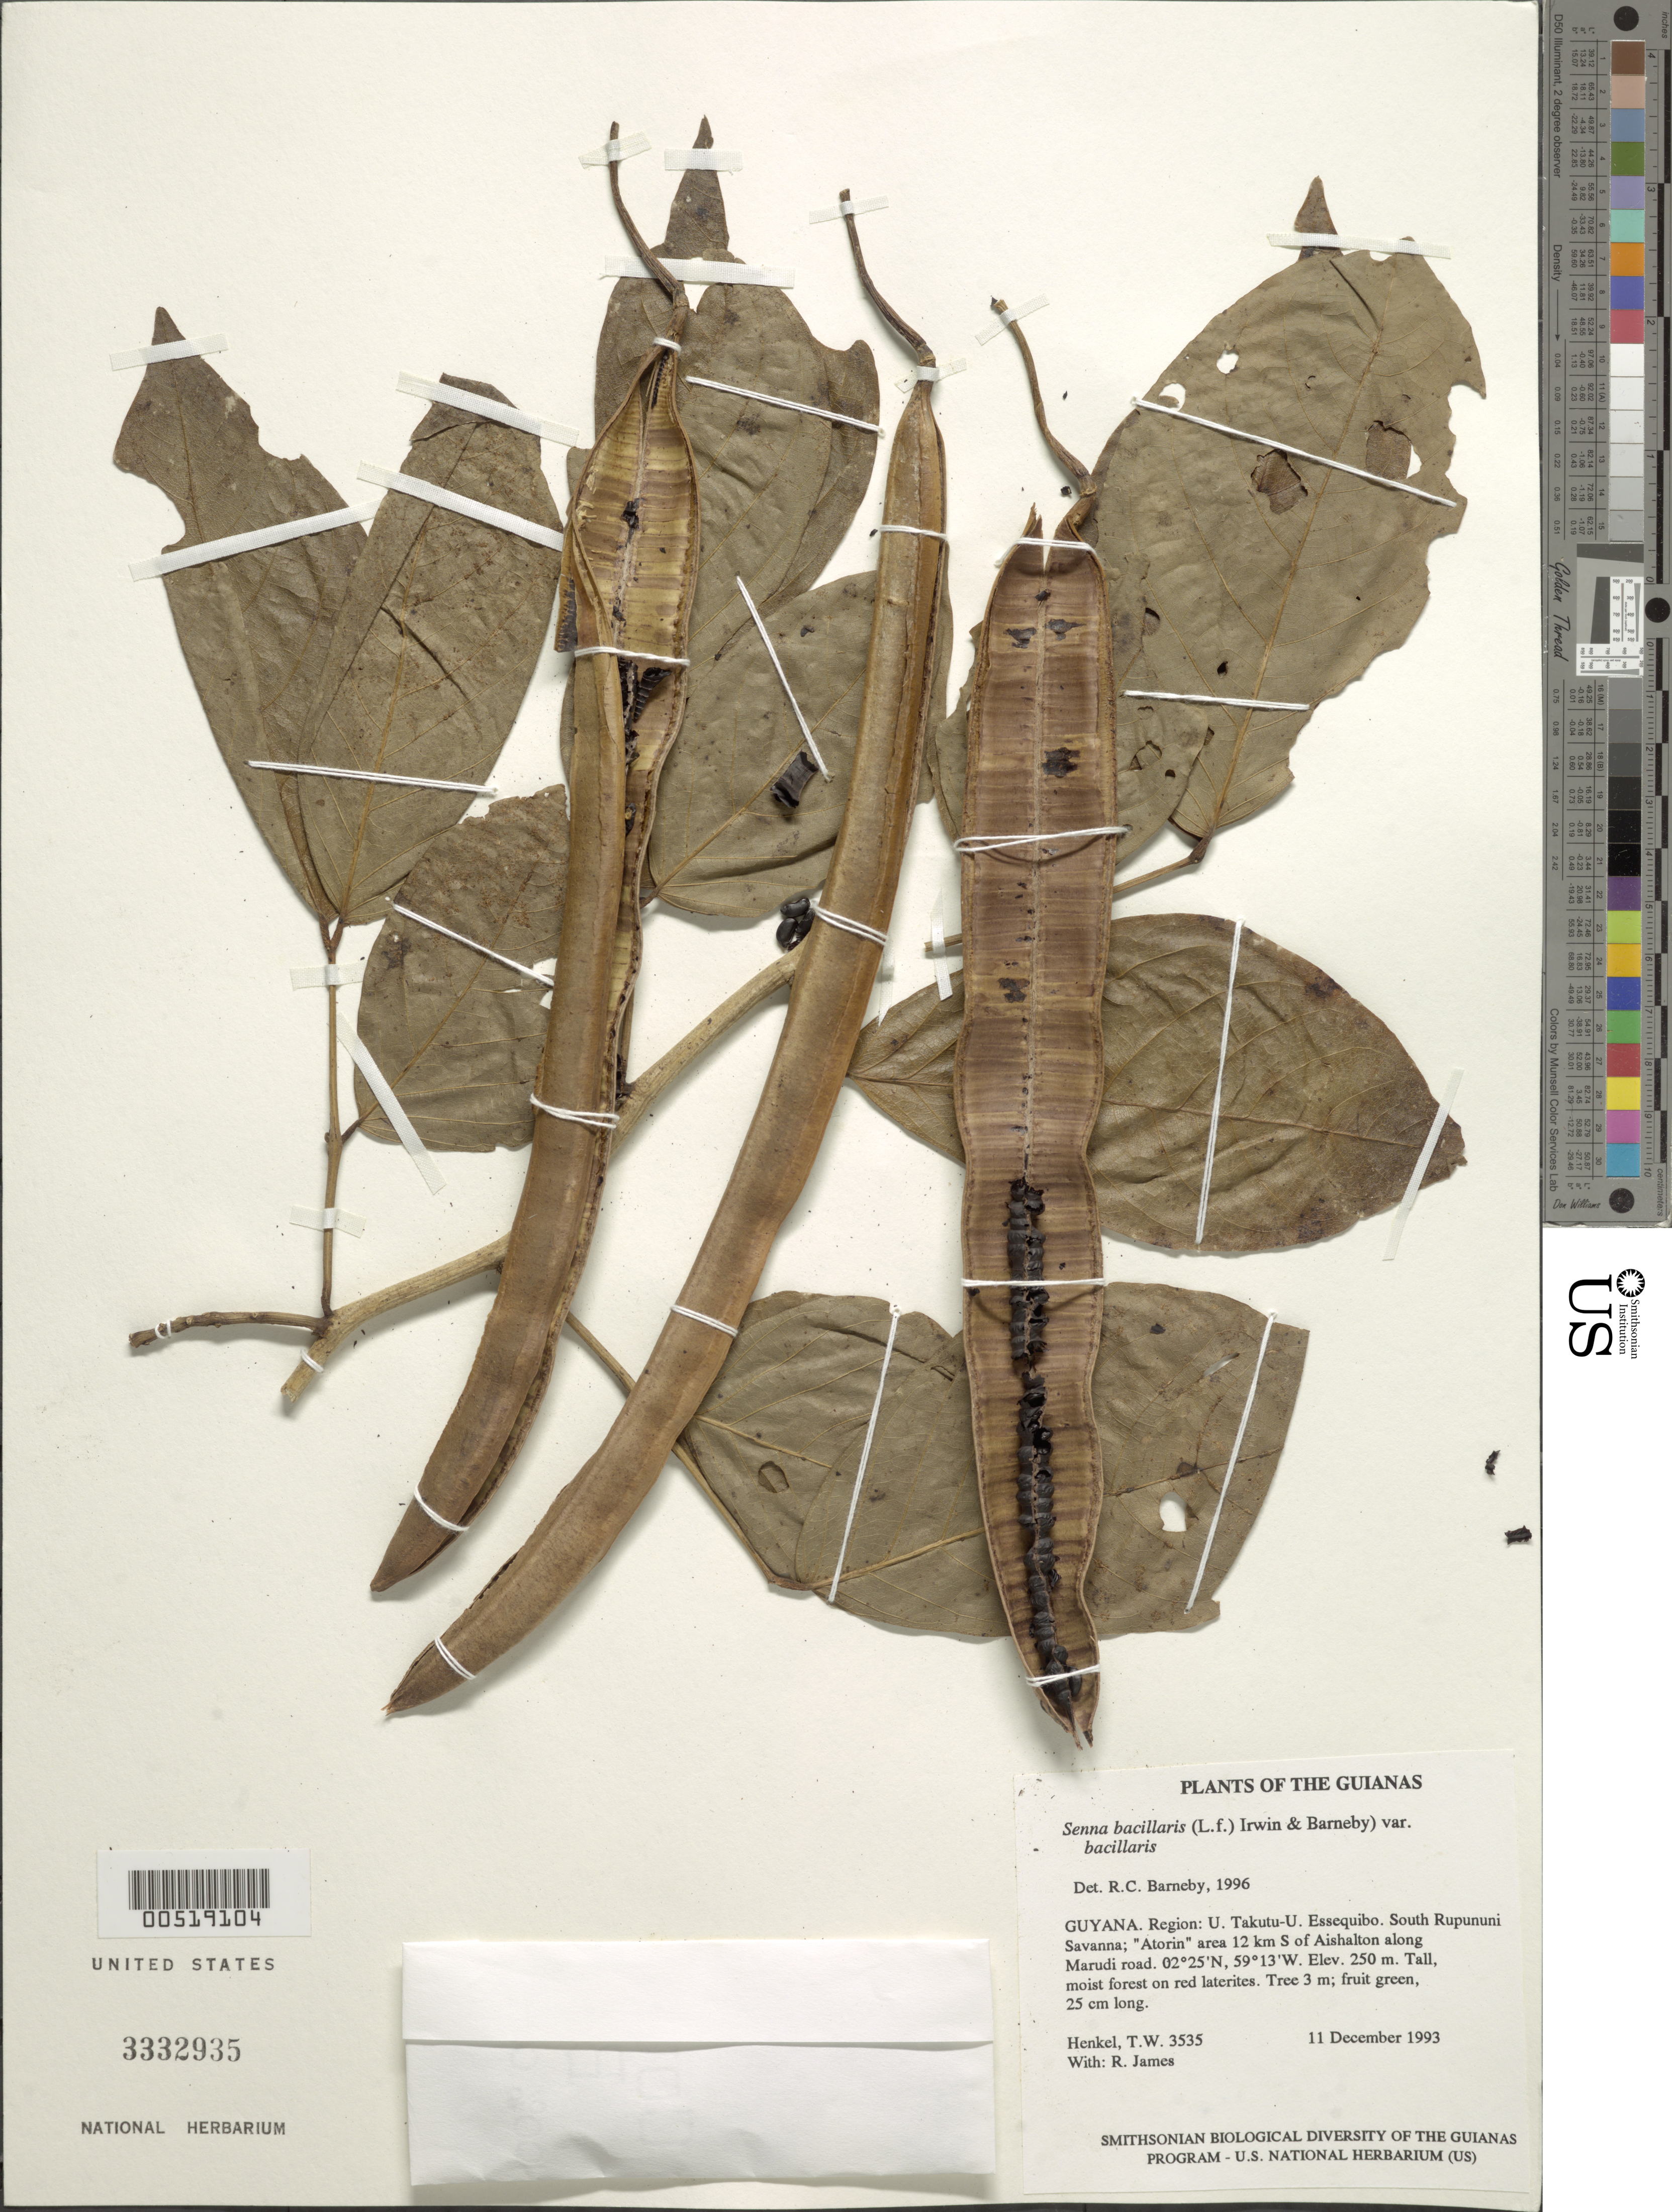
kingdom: Plantae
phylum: Tracheophyta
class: Magnoliopsida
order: Fabales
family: Fabaceae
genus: Senna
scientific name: Senna bacillaris var. bacillaris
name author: (L. f.) H.S. Irwin & Barneby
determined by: Barneby, Rupert C., (NY)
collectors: T. Henkel & R. James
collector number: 3535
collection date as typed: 11 December 1993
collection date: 1993-12-11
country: Guyana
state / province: U. Takutu-U. Essequibo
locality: South Rupununi Savanna; "Atorin" area 12 km S of Aishalton along Marudi road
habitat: Tall, moist forest on red laterites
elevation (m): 250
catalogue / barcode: US 3332935